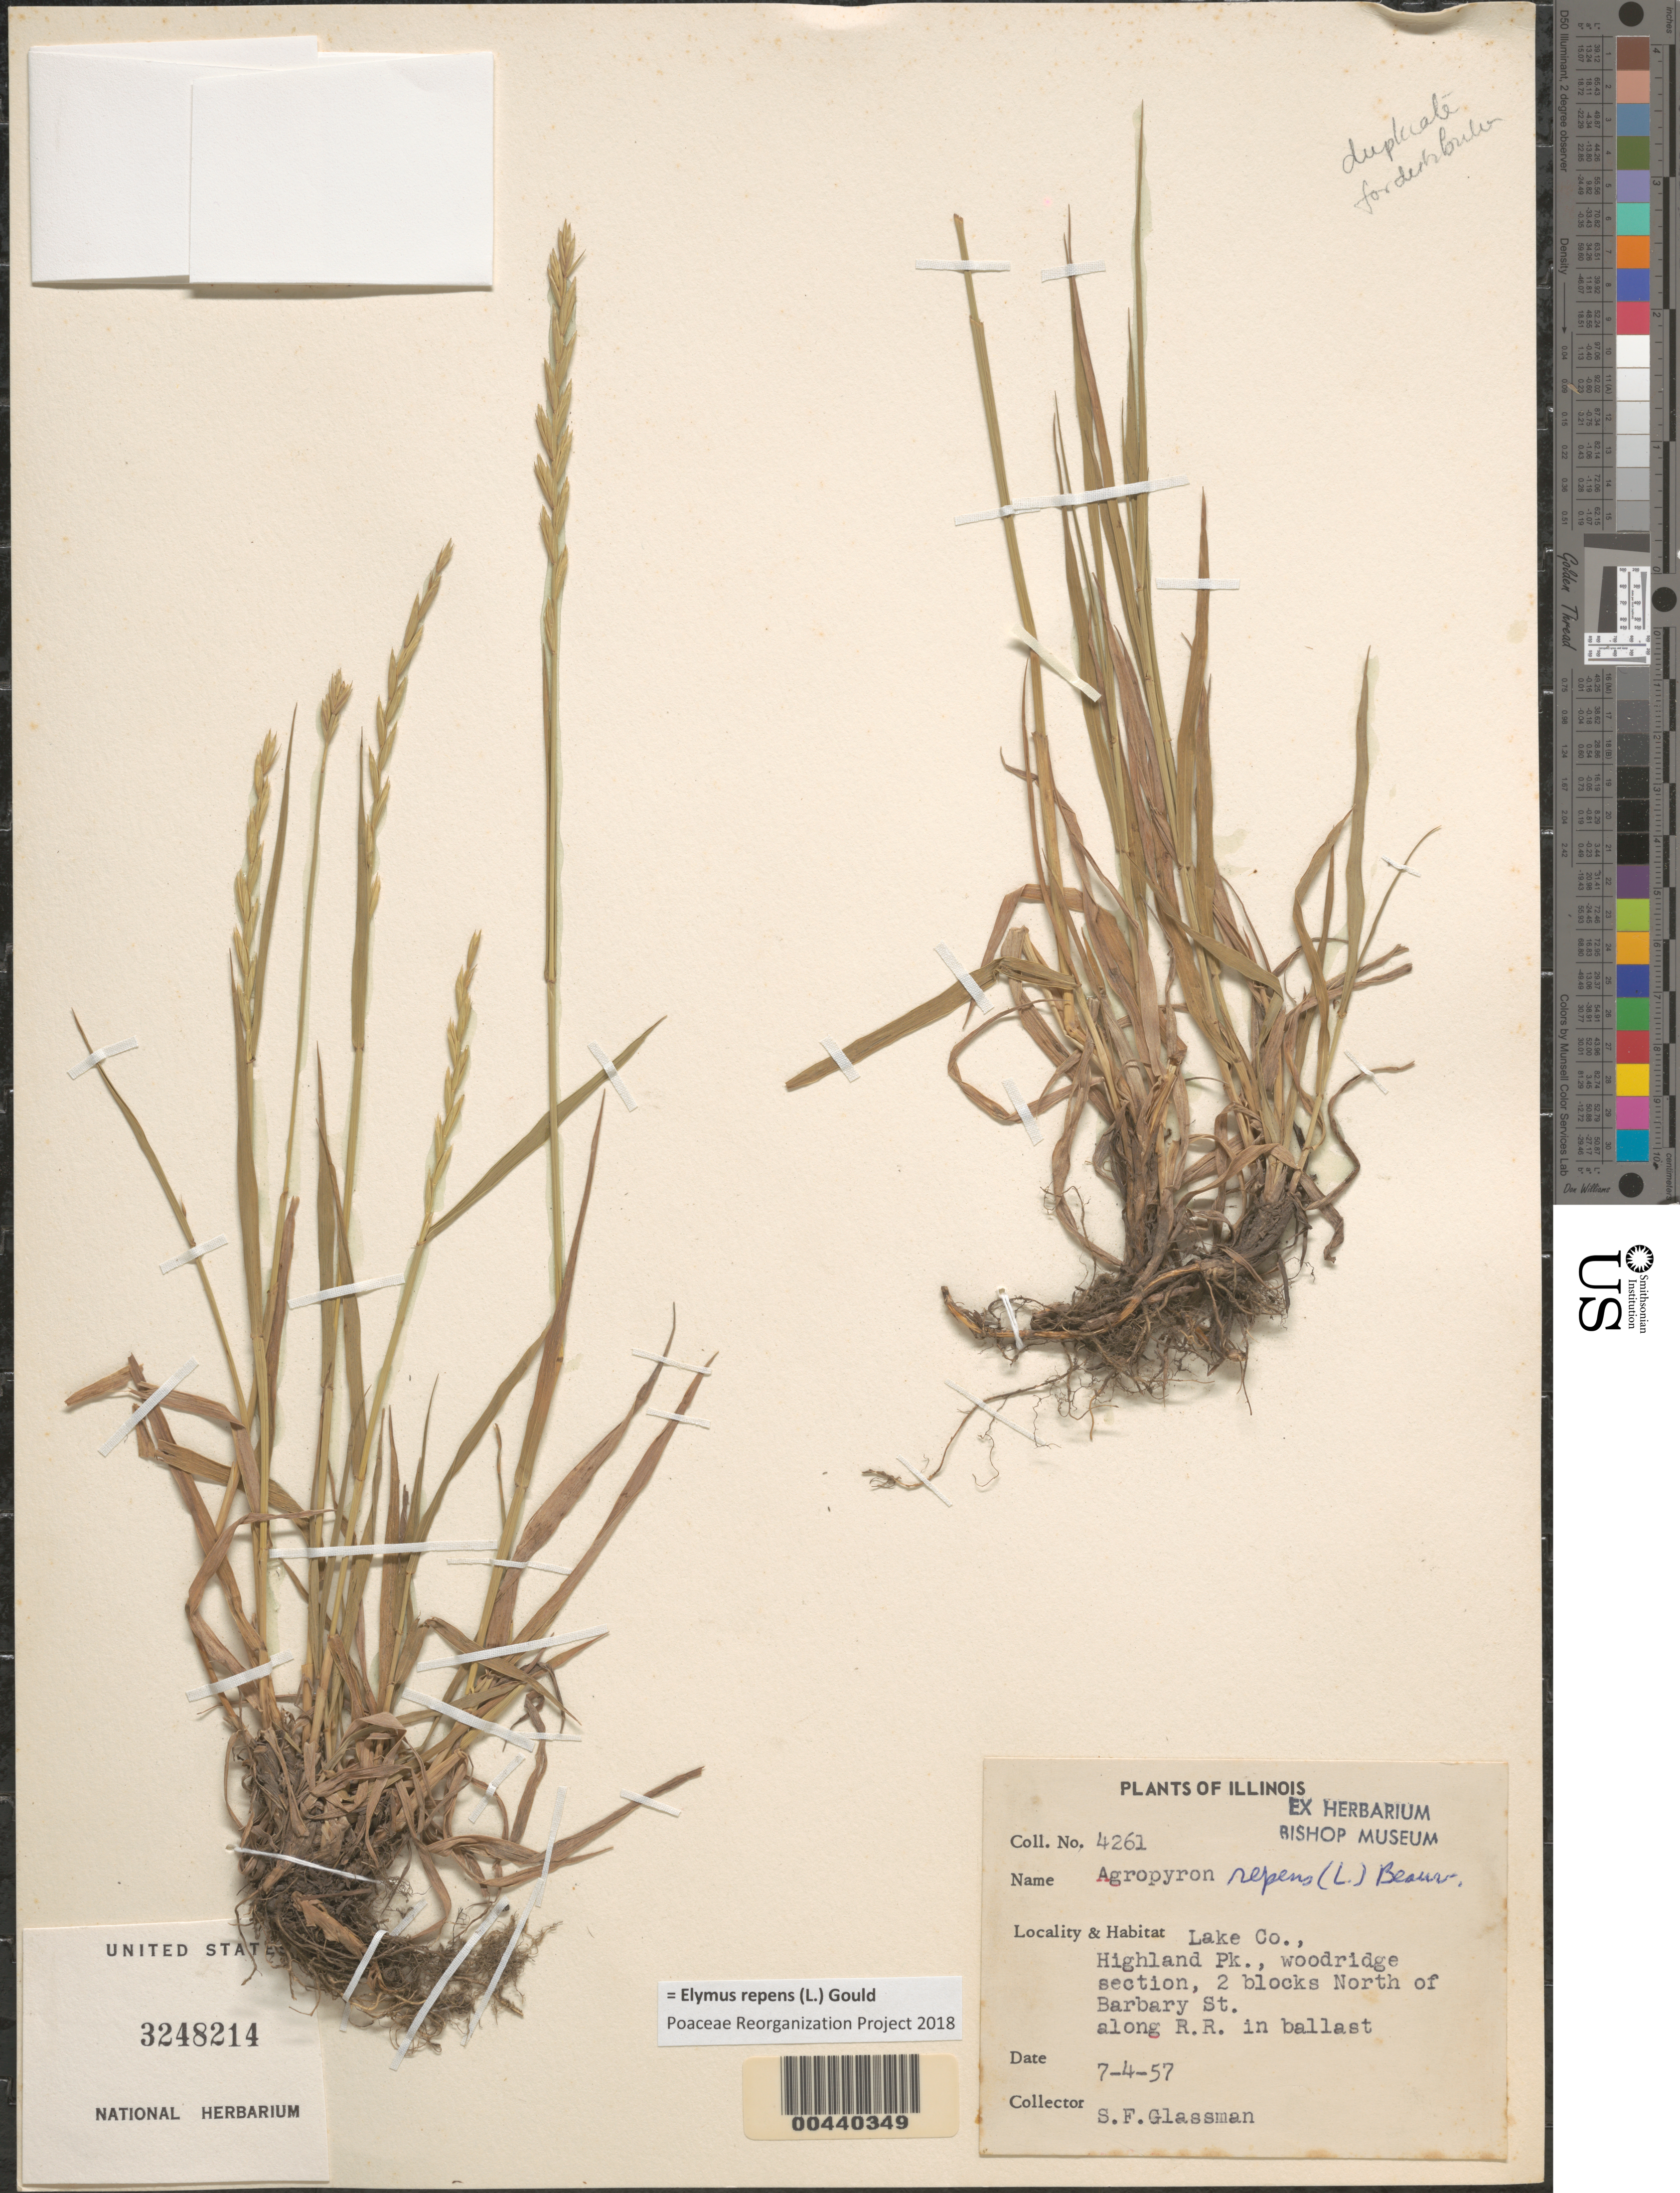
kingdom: Plantae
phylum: Tracheophyta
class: Liliopsida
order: Poales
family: Poaceae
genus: Elymus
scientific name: Elymus repens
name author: (L.) Gould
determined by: Poaceae Reorganization Project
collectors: S. F. Glassman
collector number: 4261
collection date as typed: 07 Apr 1957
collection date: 1957-04-07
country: United States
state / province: Illinois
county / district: Lake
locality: Highland pk, n of barbary st.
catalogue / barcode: US 3248214